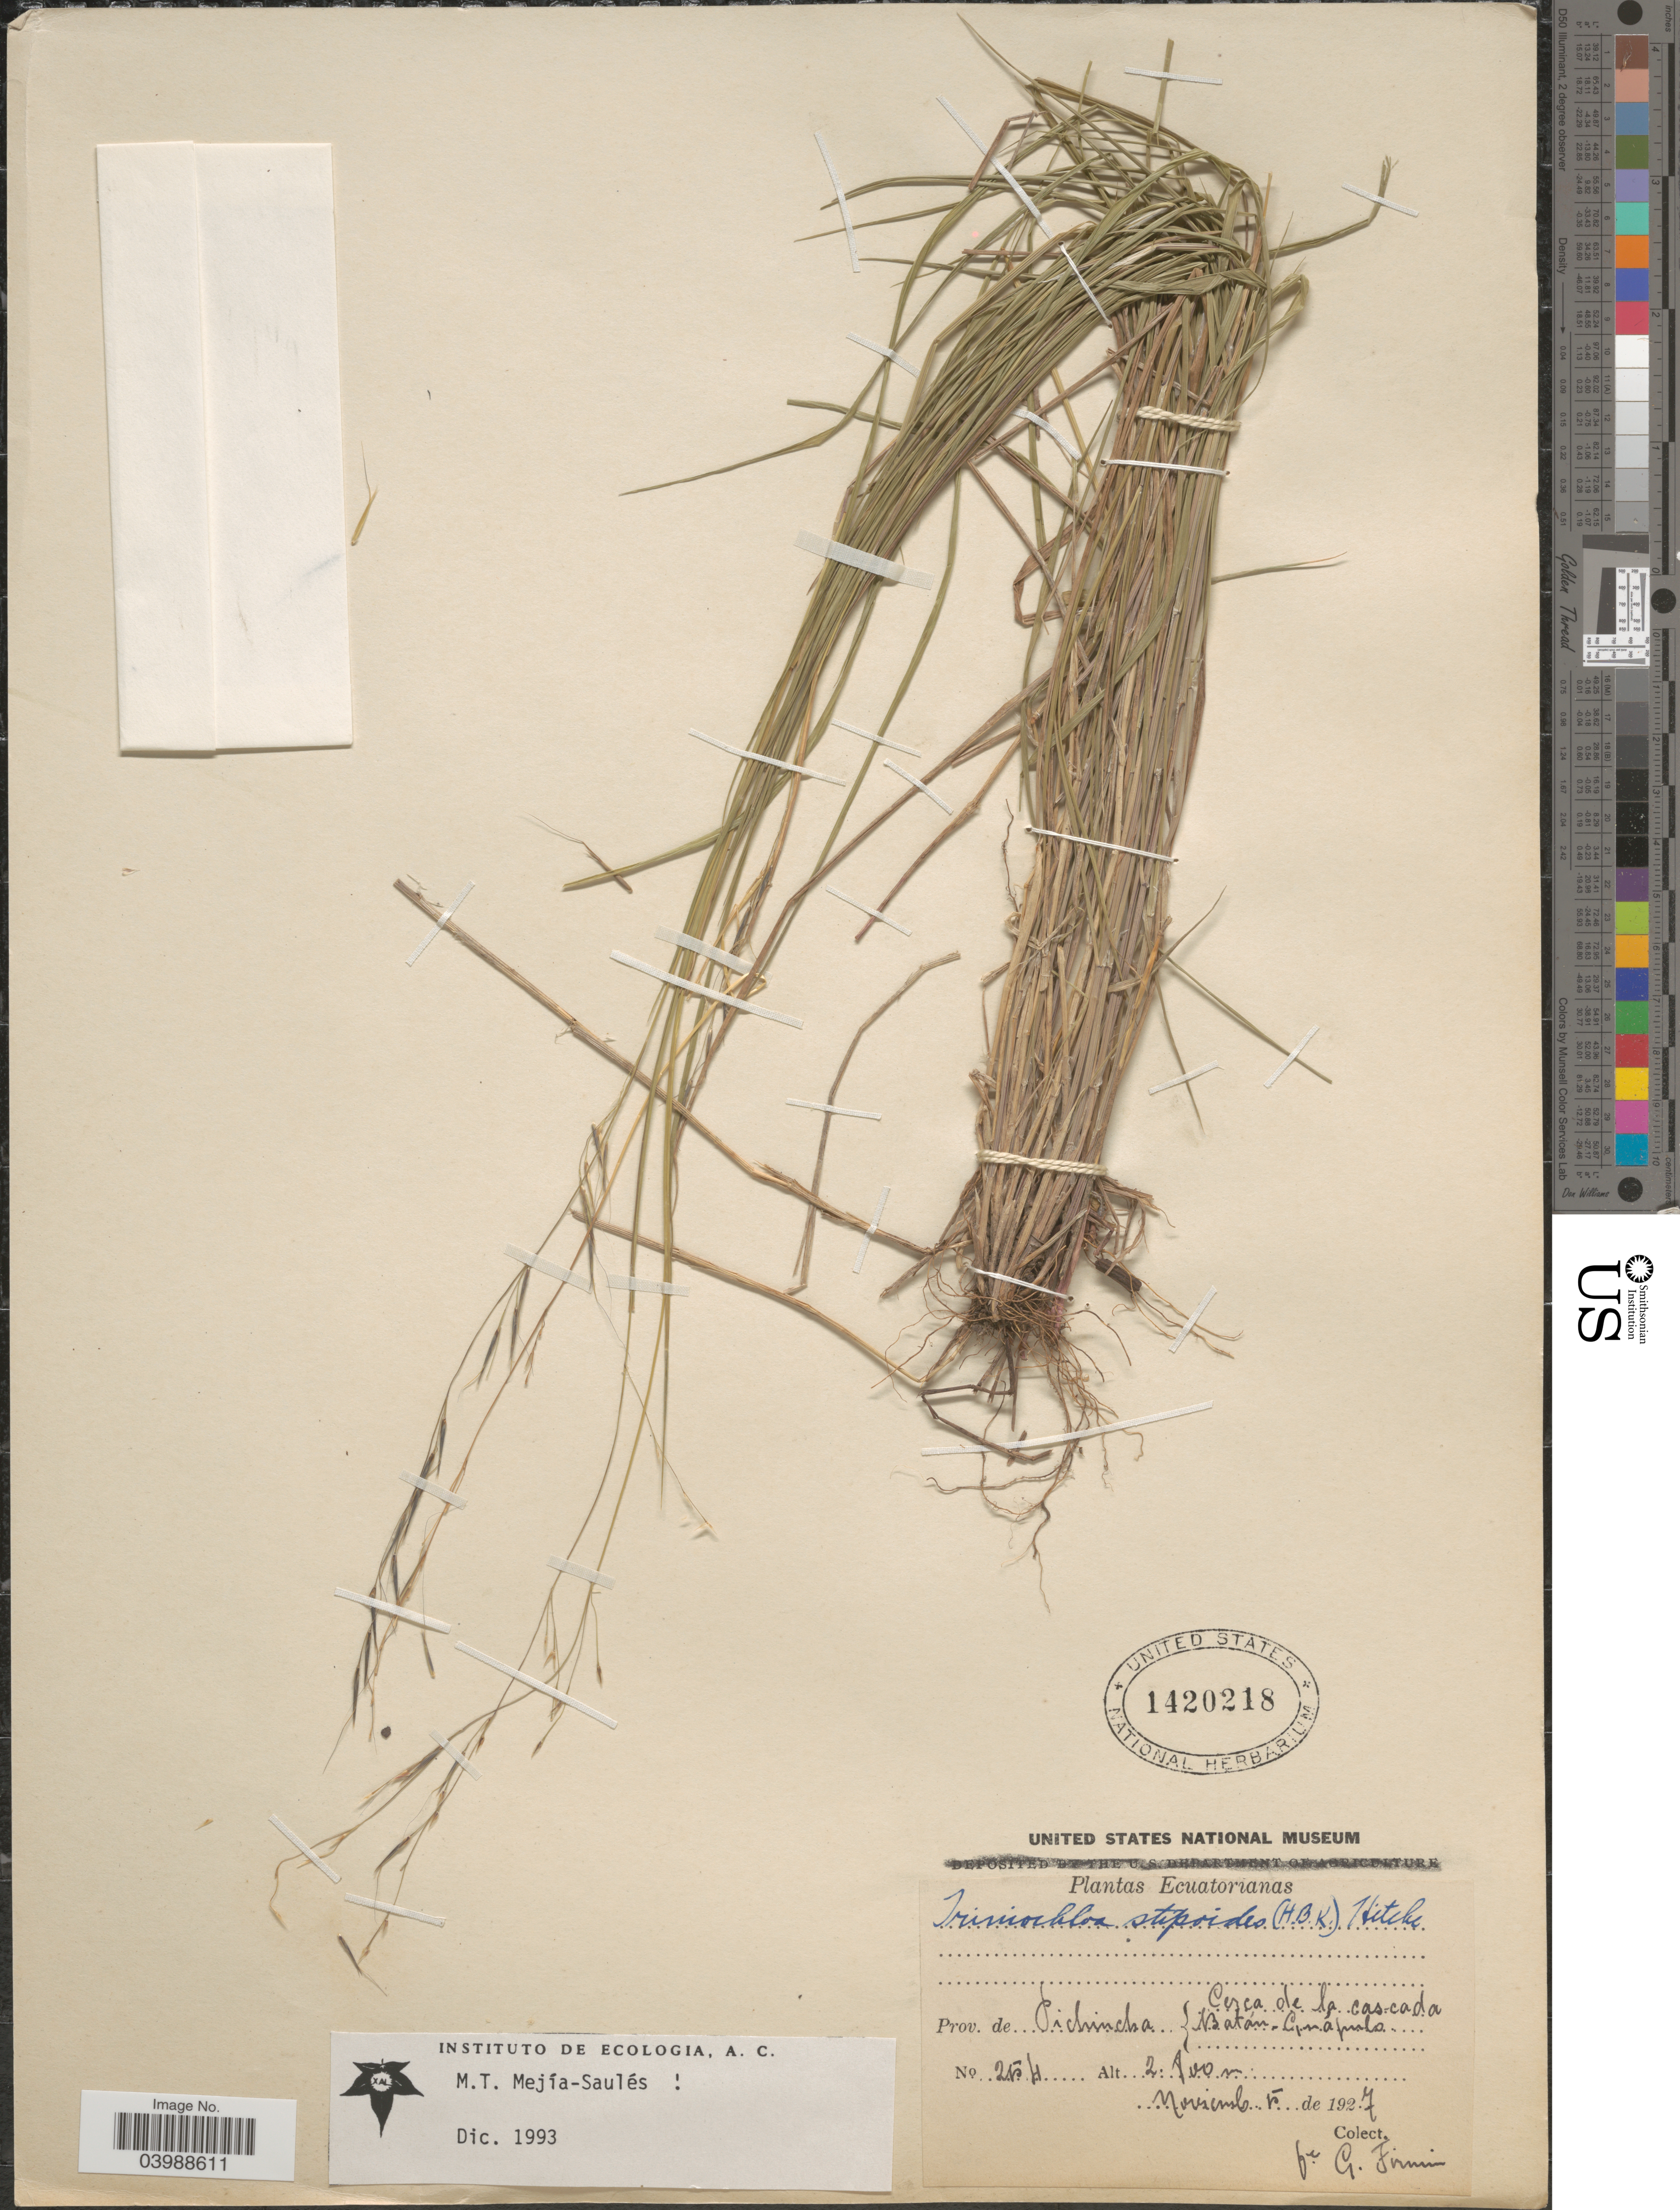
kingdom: Plantae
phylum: Tracheophyta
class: Liliopsida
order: Poales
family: Poaceae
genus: Triniochloa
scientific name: Triniochloa stipoides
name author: (Kunth) Hitchc.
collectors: F. Firmin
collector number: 254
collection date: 1927-11-05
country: Ecuador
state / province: Pichincha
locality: Cerca de la cascada Batán-Guapulo.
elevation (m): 2800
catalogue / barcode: US 1420218